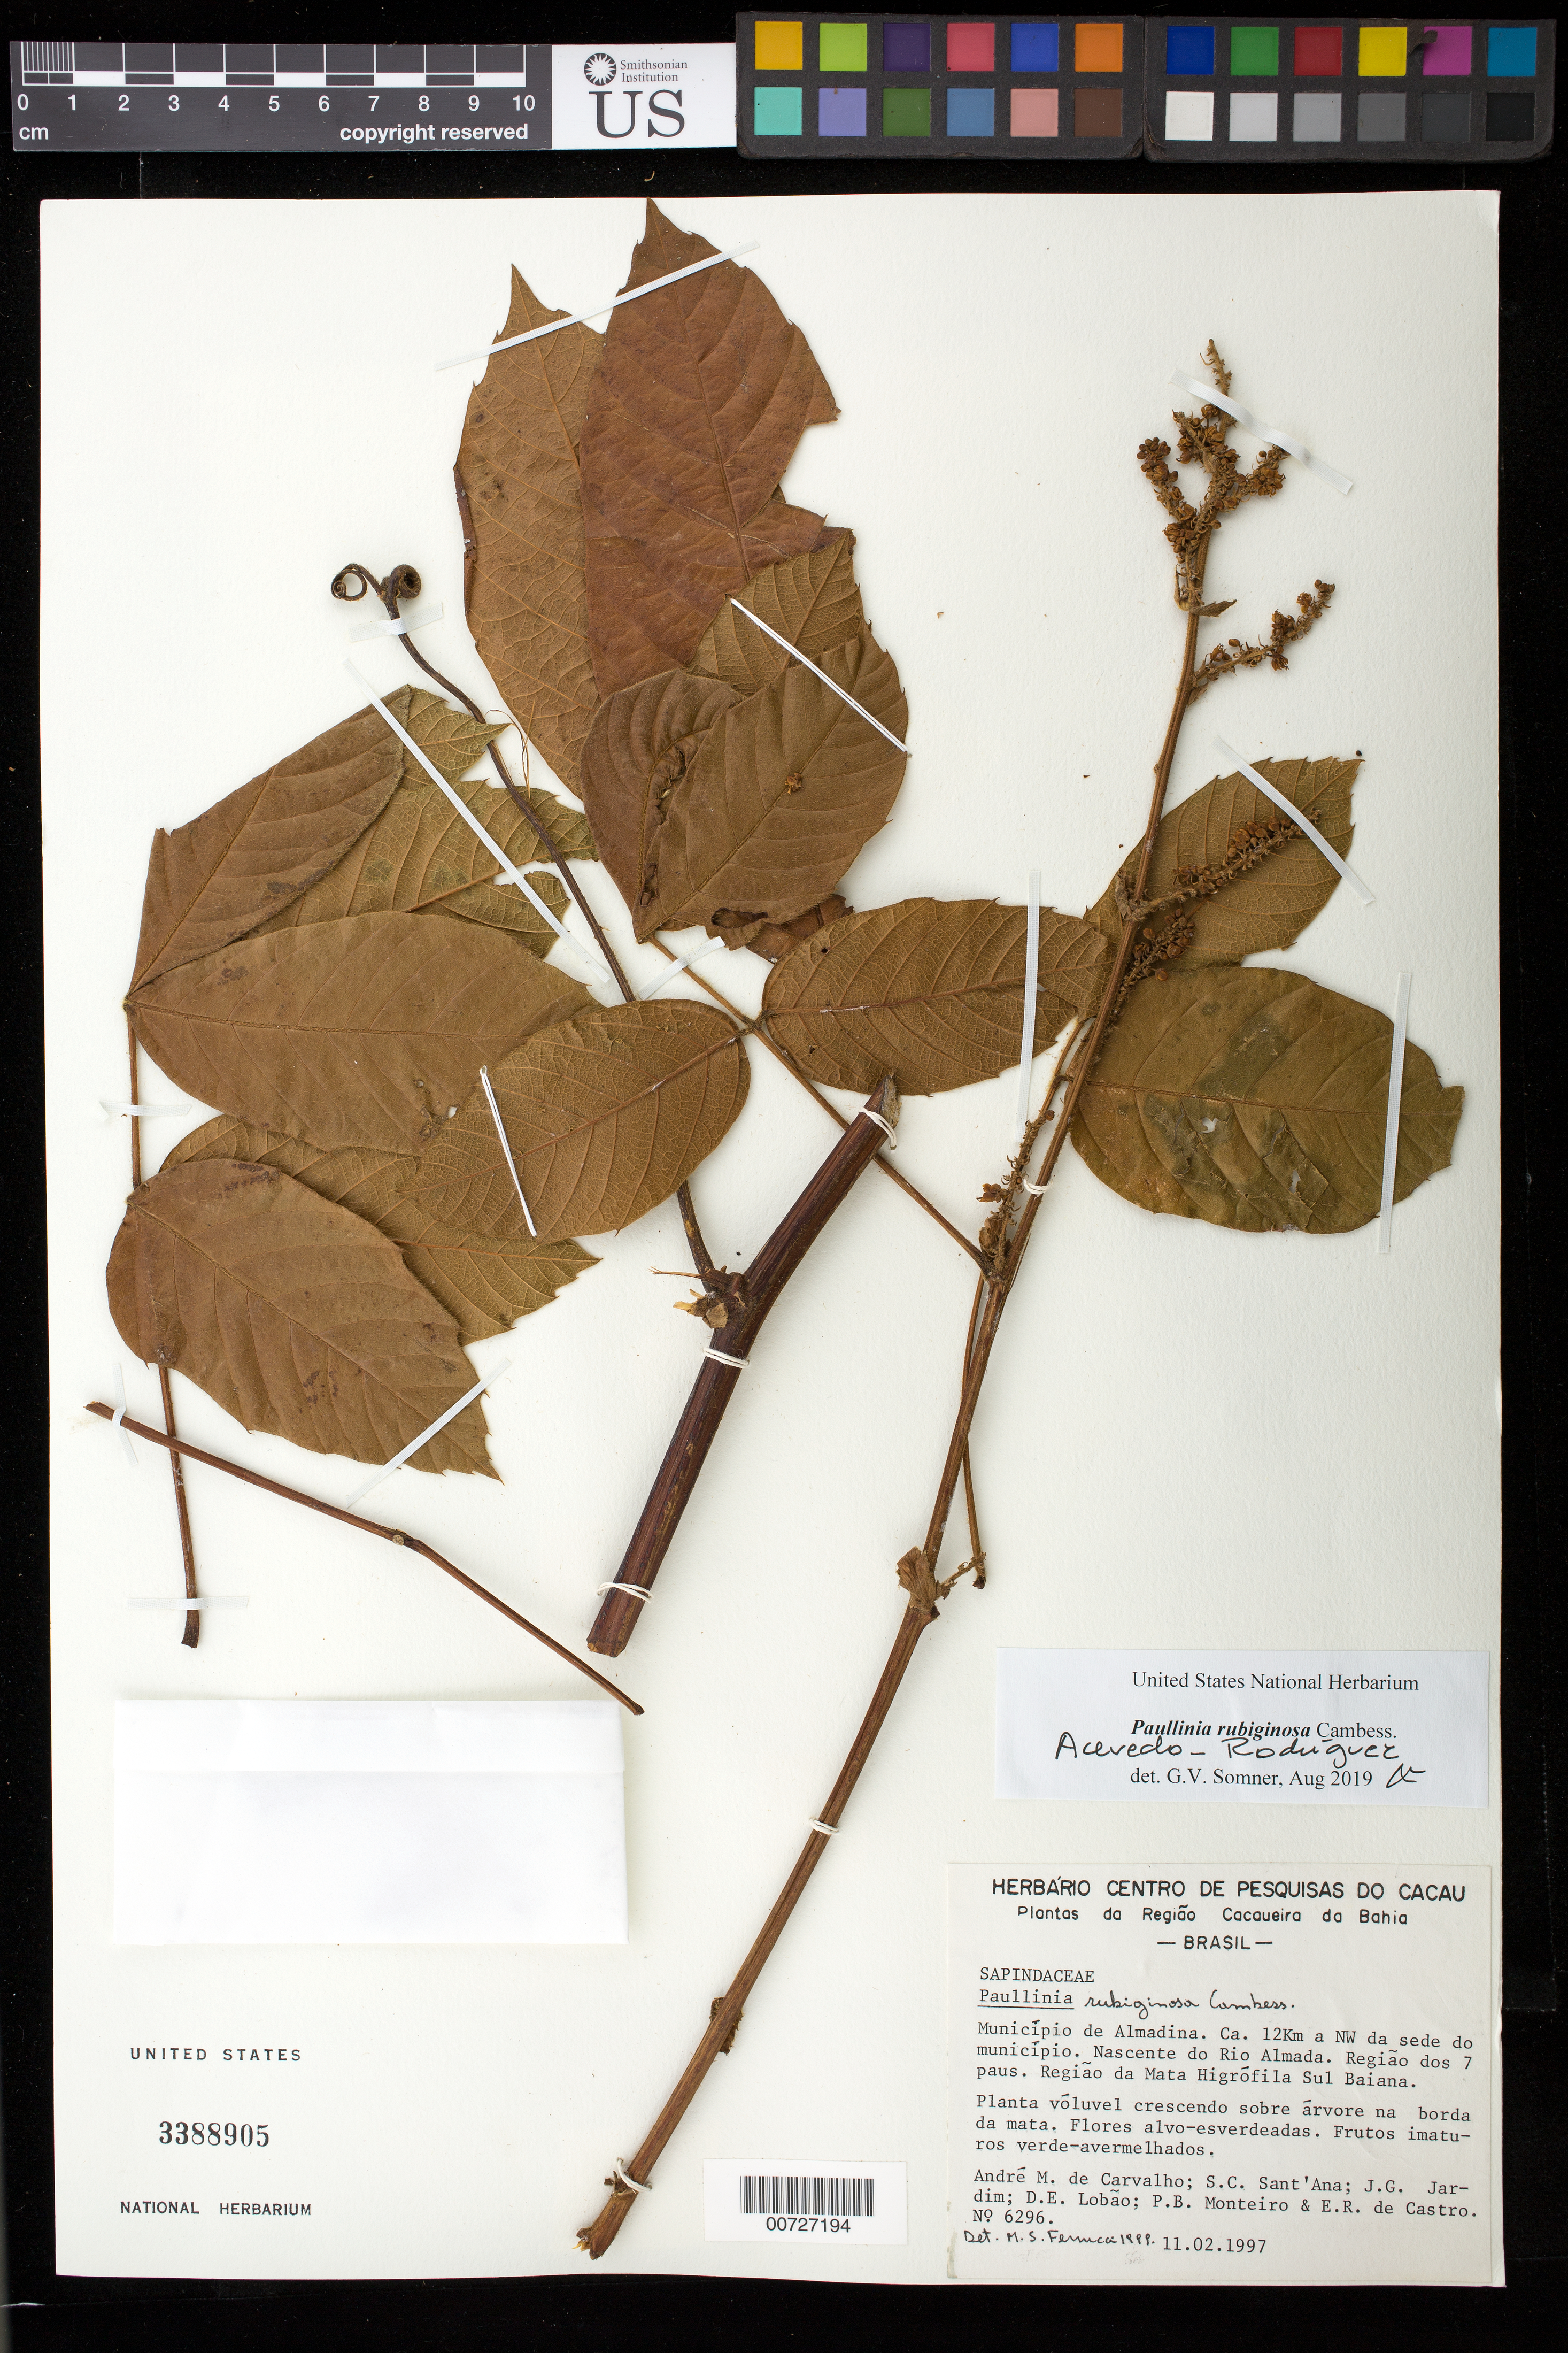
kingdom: Plantae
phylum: Tracheophyta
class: Magnoliopsida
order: Sapindales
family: Sapindaceae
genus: Paullinia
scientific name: Paullinia rubiginosa f. setosa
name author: Radlk.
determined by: Somner, G. V.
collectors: A. M. Carvalho, S. C. Sant'Ana, J. Jardim, D. Lobão, P. B. Monteiro & E. de Castro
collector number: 6296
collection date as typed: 11 Feb 1997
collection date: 1997-02-11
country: Brazil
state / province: Bahia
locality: Mun. de Almadina, ca. 12 km a NW da sede do municipio. Nascente do Rio Almada. Região dos 7 paus.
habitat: Região da Mata Higrofila Sul Baiana.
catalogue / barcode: US 3388905